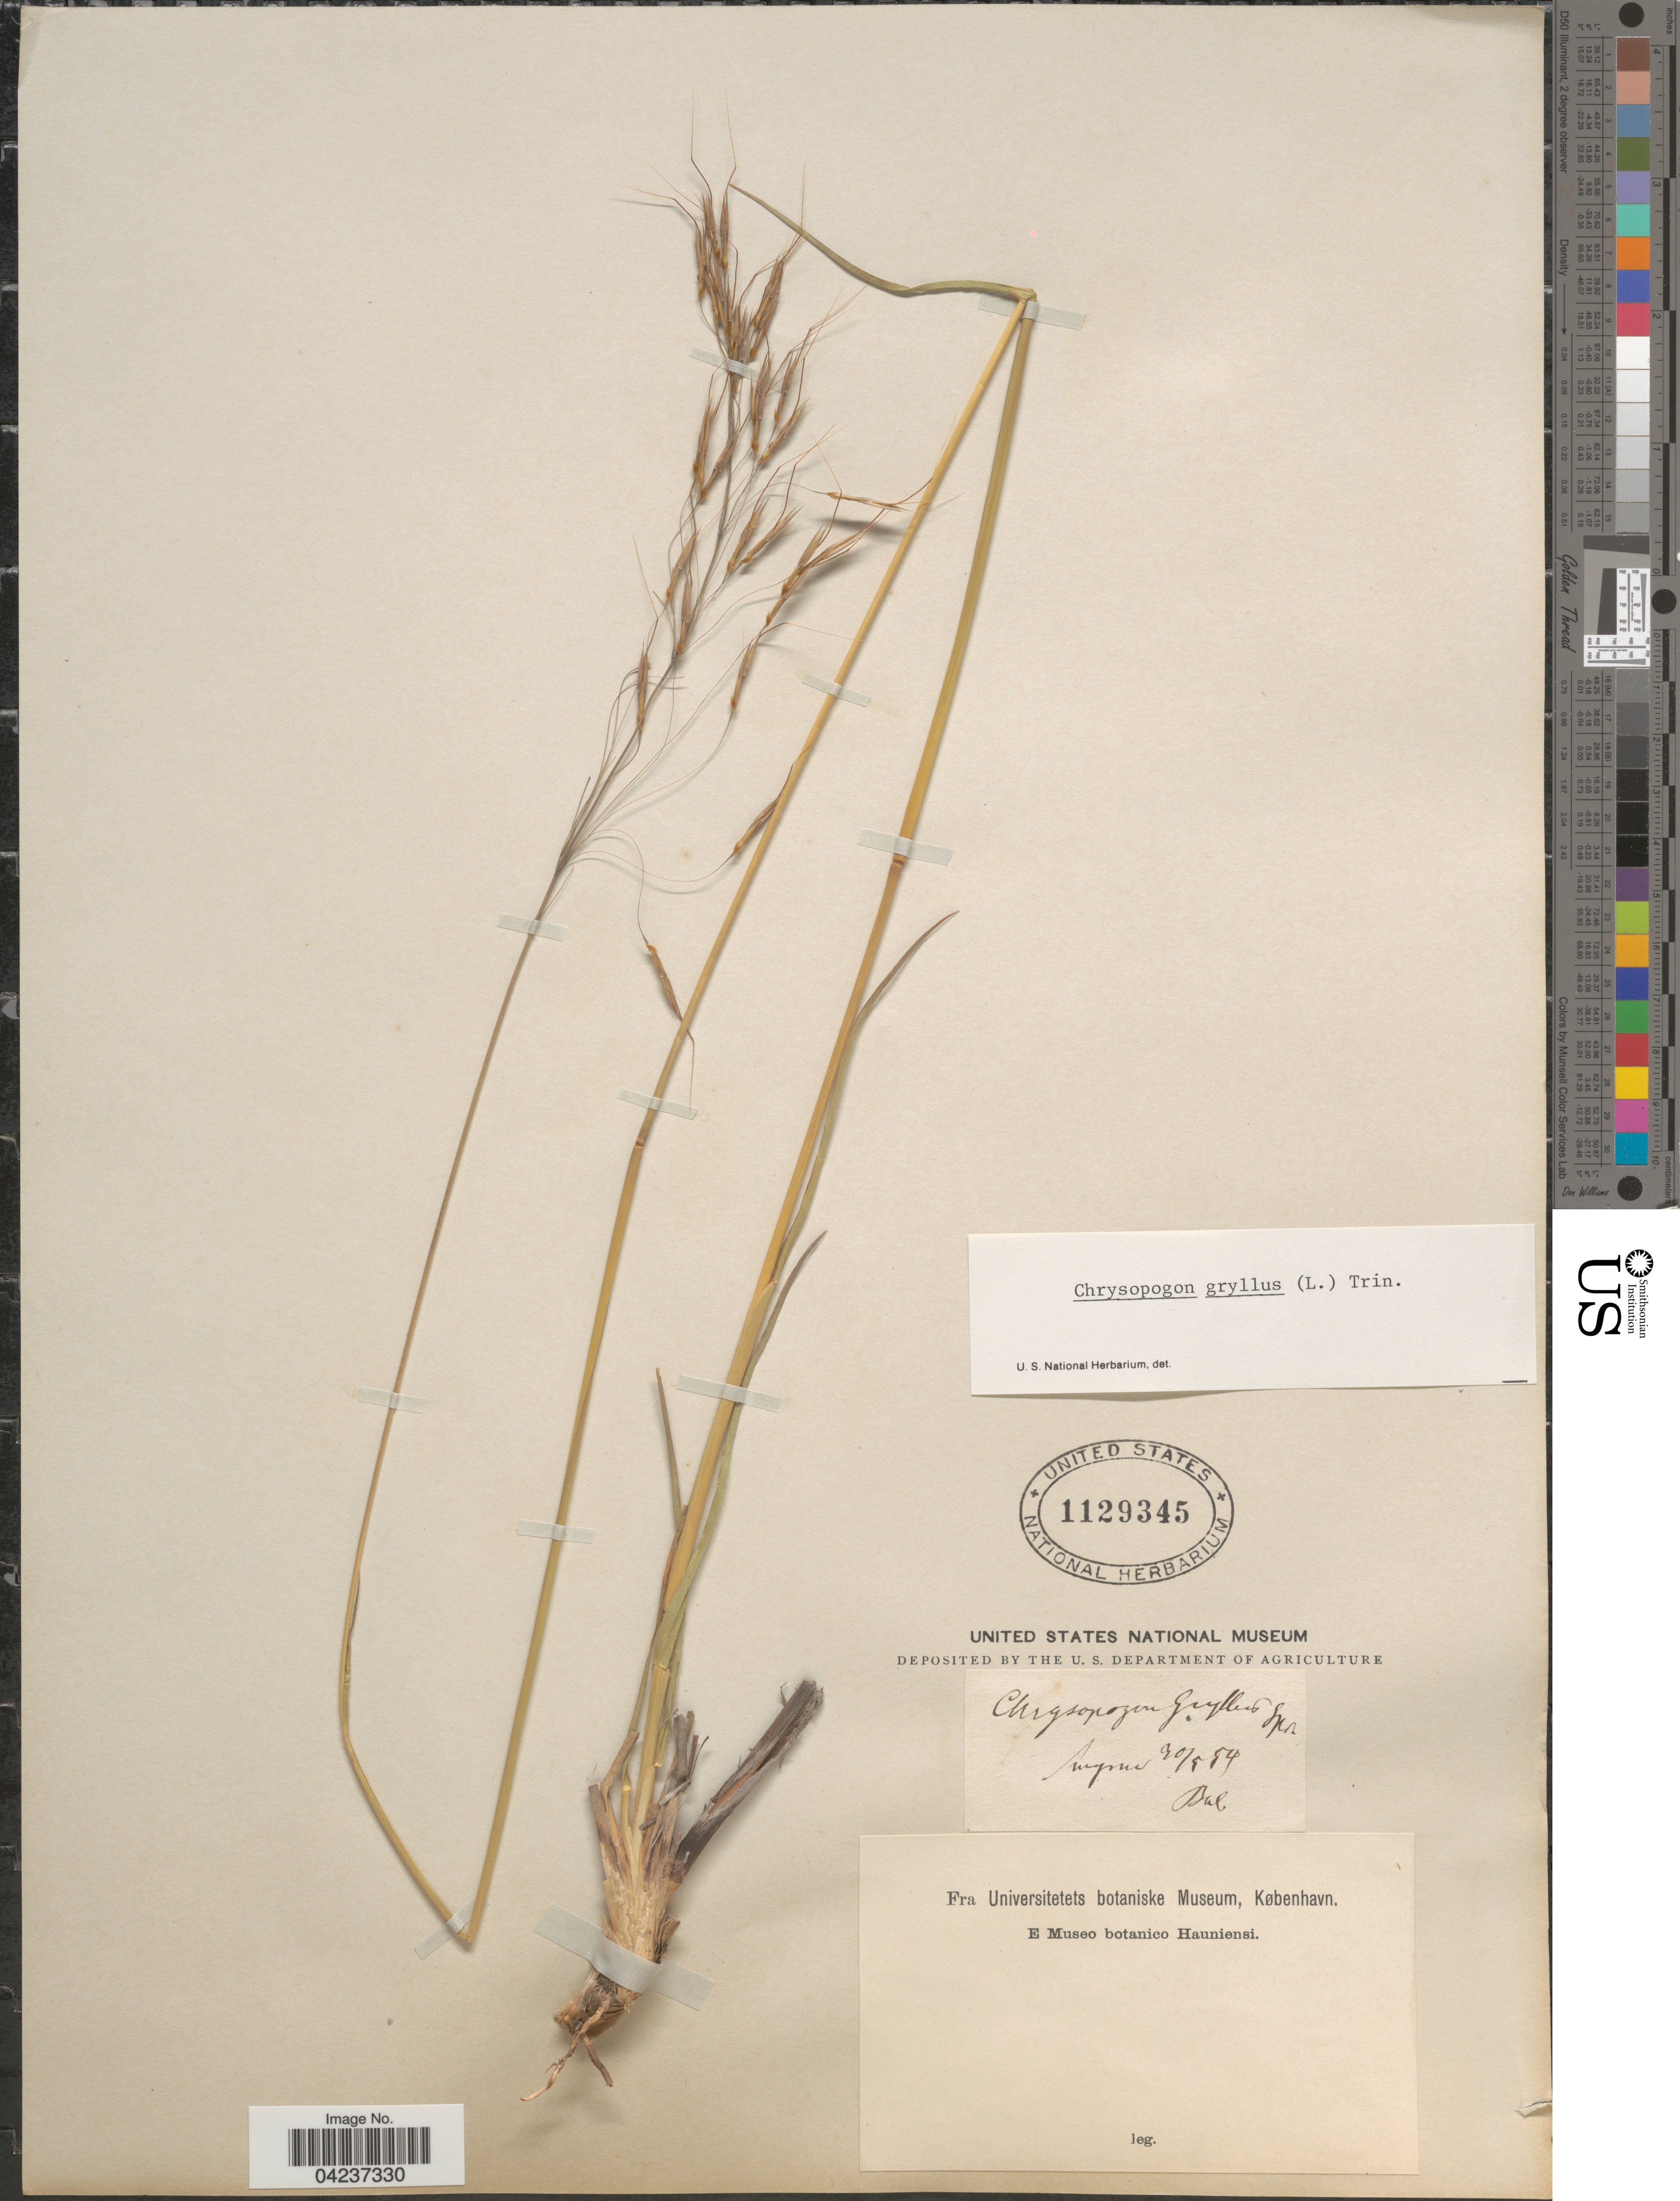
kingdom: Plantae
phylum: Tracheophyta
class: Liliopsida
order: Poales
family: Poaceae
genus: Chrysopogon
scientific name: Chrysopogon gryllus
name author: (L.) Trin.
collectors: Bal.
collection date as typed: Transcribed d/m/y: 30/5/54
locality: Auyurn. [interpreted]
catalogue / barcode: US 1129345